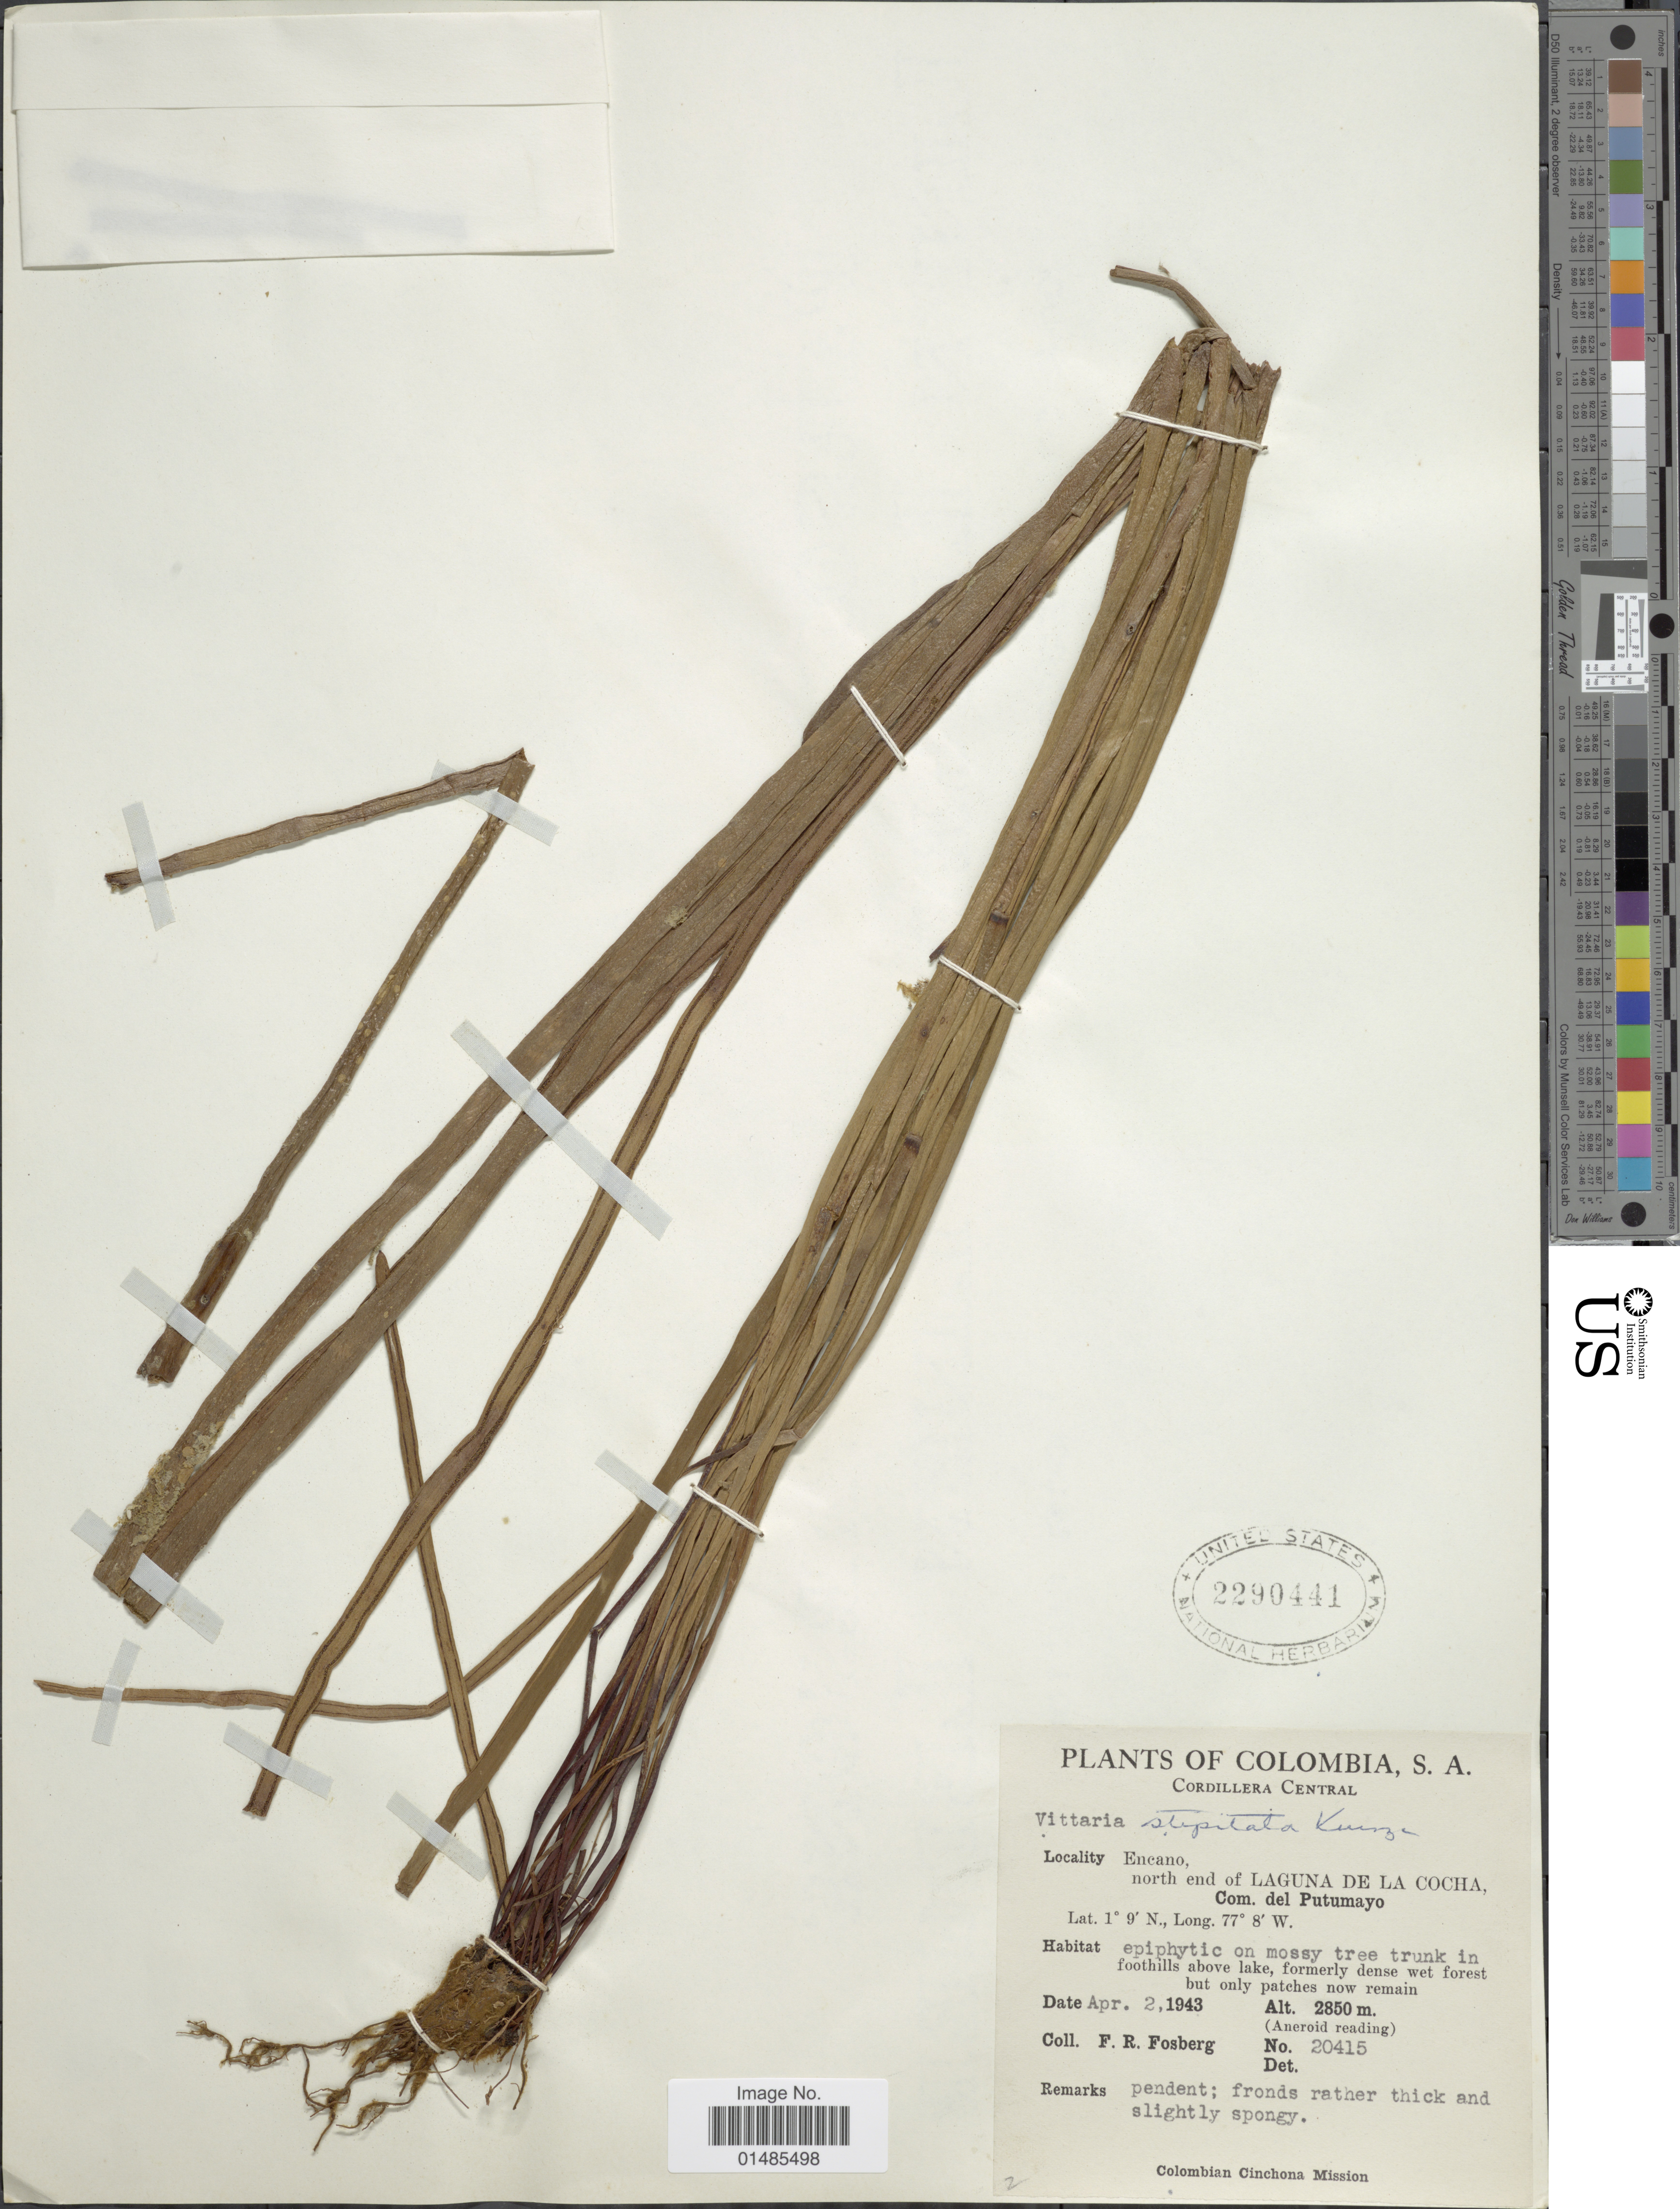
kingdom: Plantae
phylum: Tracheophyta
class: Polypodiopsida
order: Polypodiales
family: Pteridaceae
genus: Radiovittaria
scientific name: Radiovittaria stipitata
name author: (Kunze) E.H. Crane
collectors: F. R. Fosberg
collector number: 20415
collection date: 1943-04-02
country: Colombia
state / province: Putumayo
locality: Cordillera Central. Encano, north end of Laguna de la Cocha.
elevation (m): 2850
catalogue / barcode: US 2290441